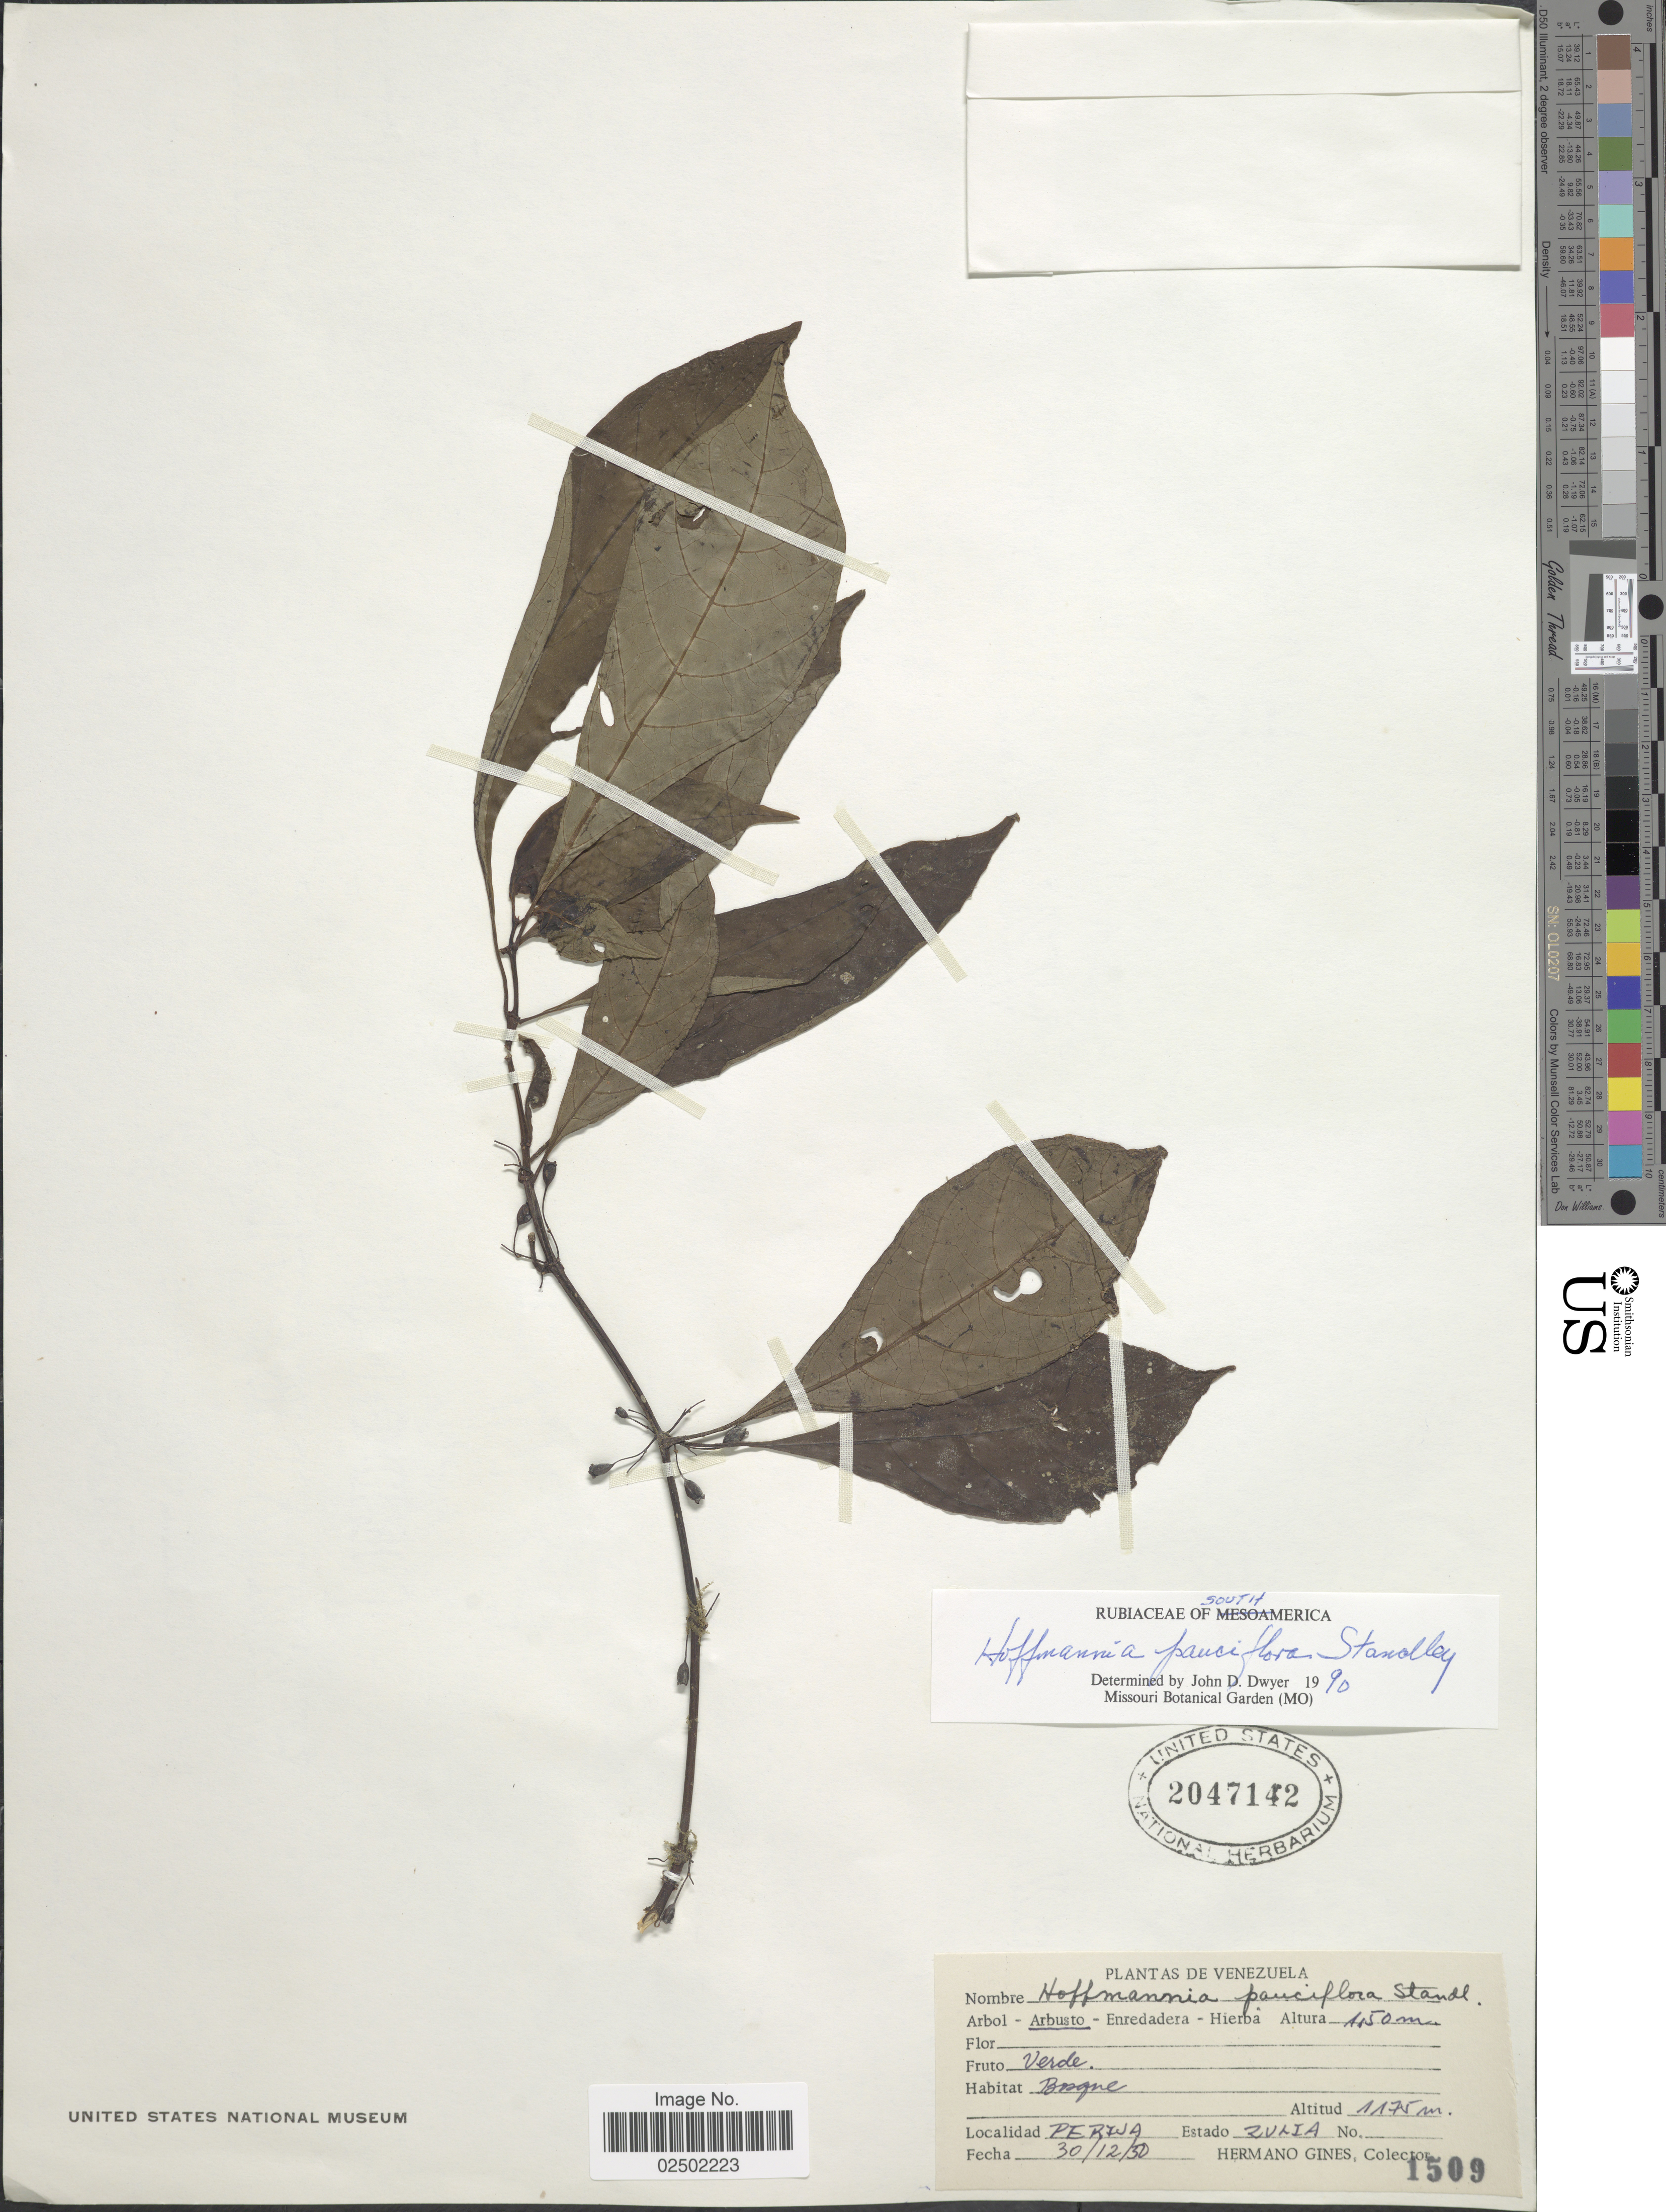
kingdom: Plantae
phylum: Tracheophyta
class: Magnoliopsida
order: Gentianales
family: Rubiaceae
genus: Hoffmannia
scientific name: Hoffmannia pauciflora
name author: Standl.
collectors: Bro. Gines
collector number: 1509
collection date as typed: Transcribed d/m/y: 30/12/50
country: Venezuela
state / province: Zulia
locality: Perjia, Estado Zulia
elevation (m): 1175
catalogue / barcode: US 2047142